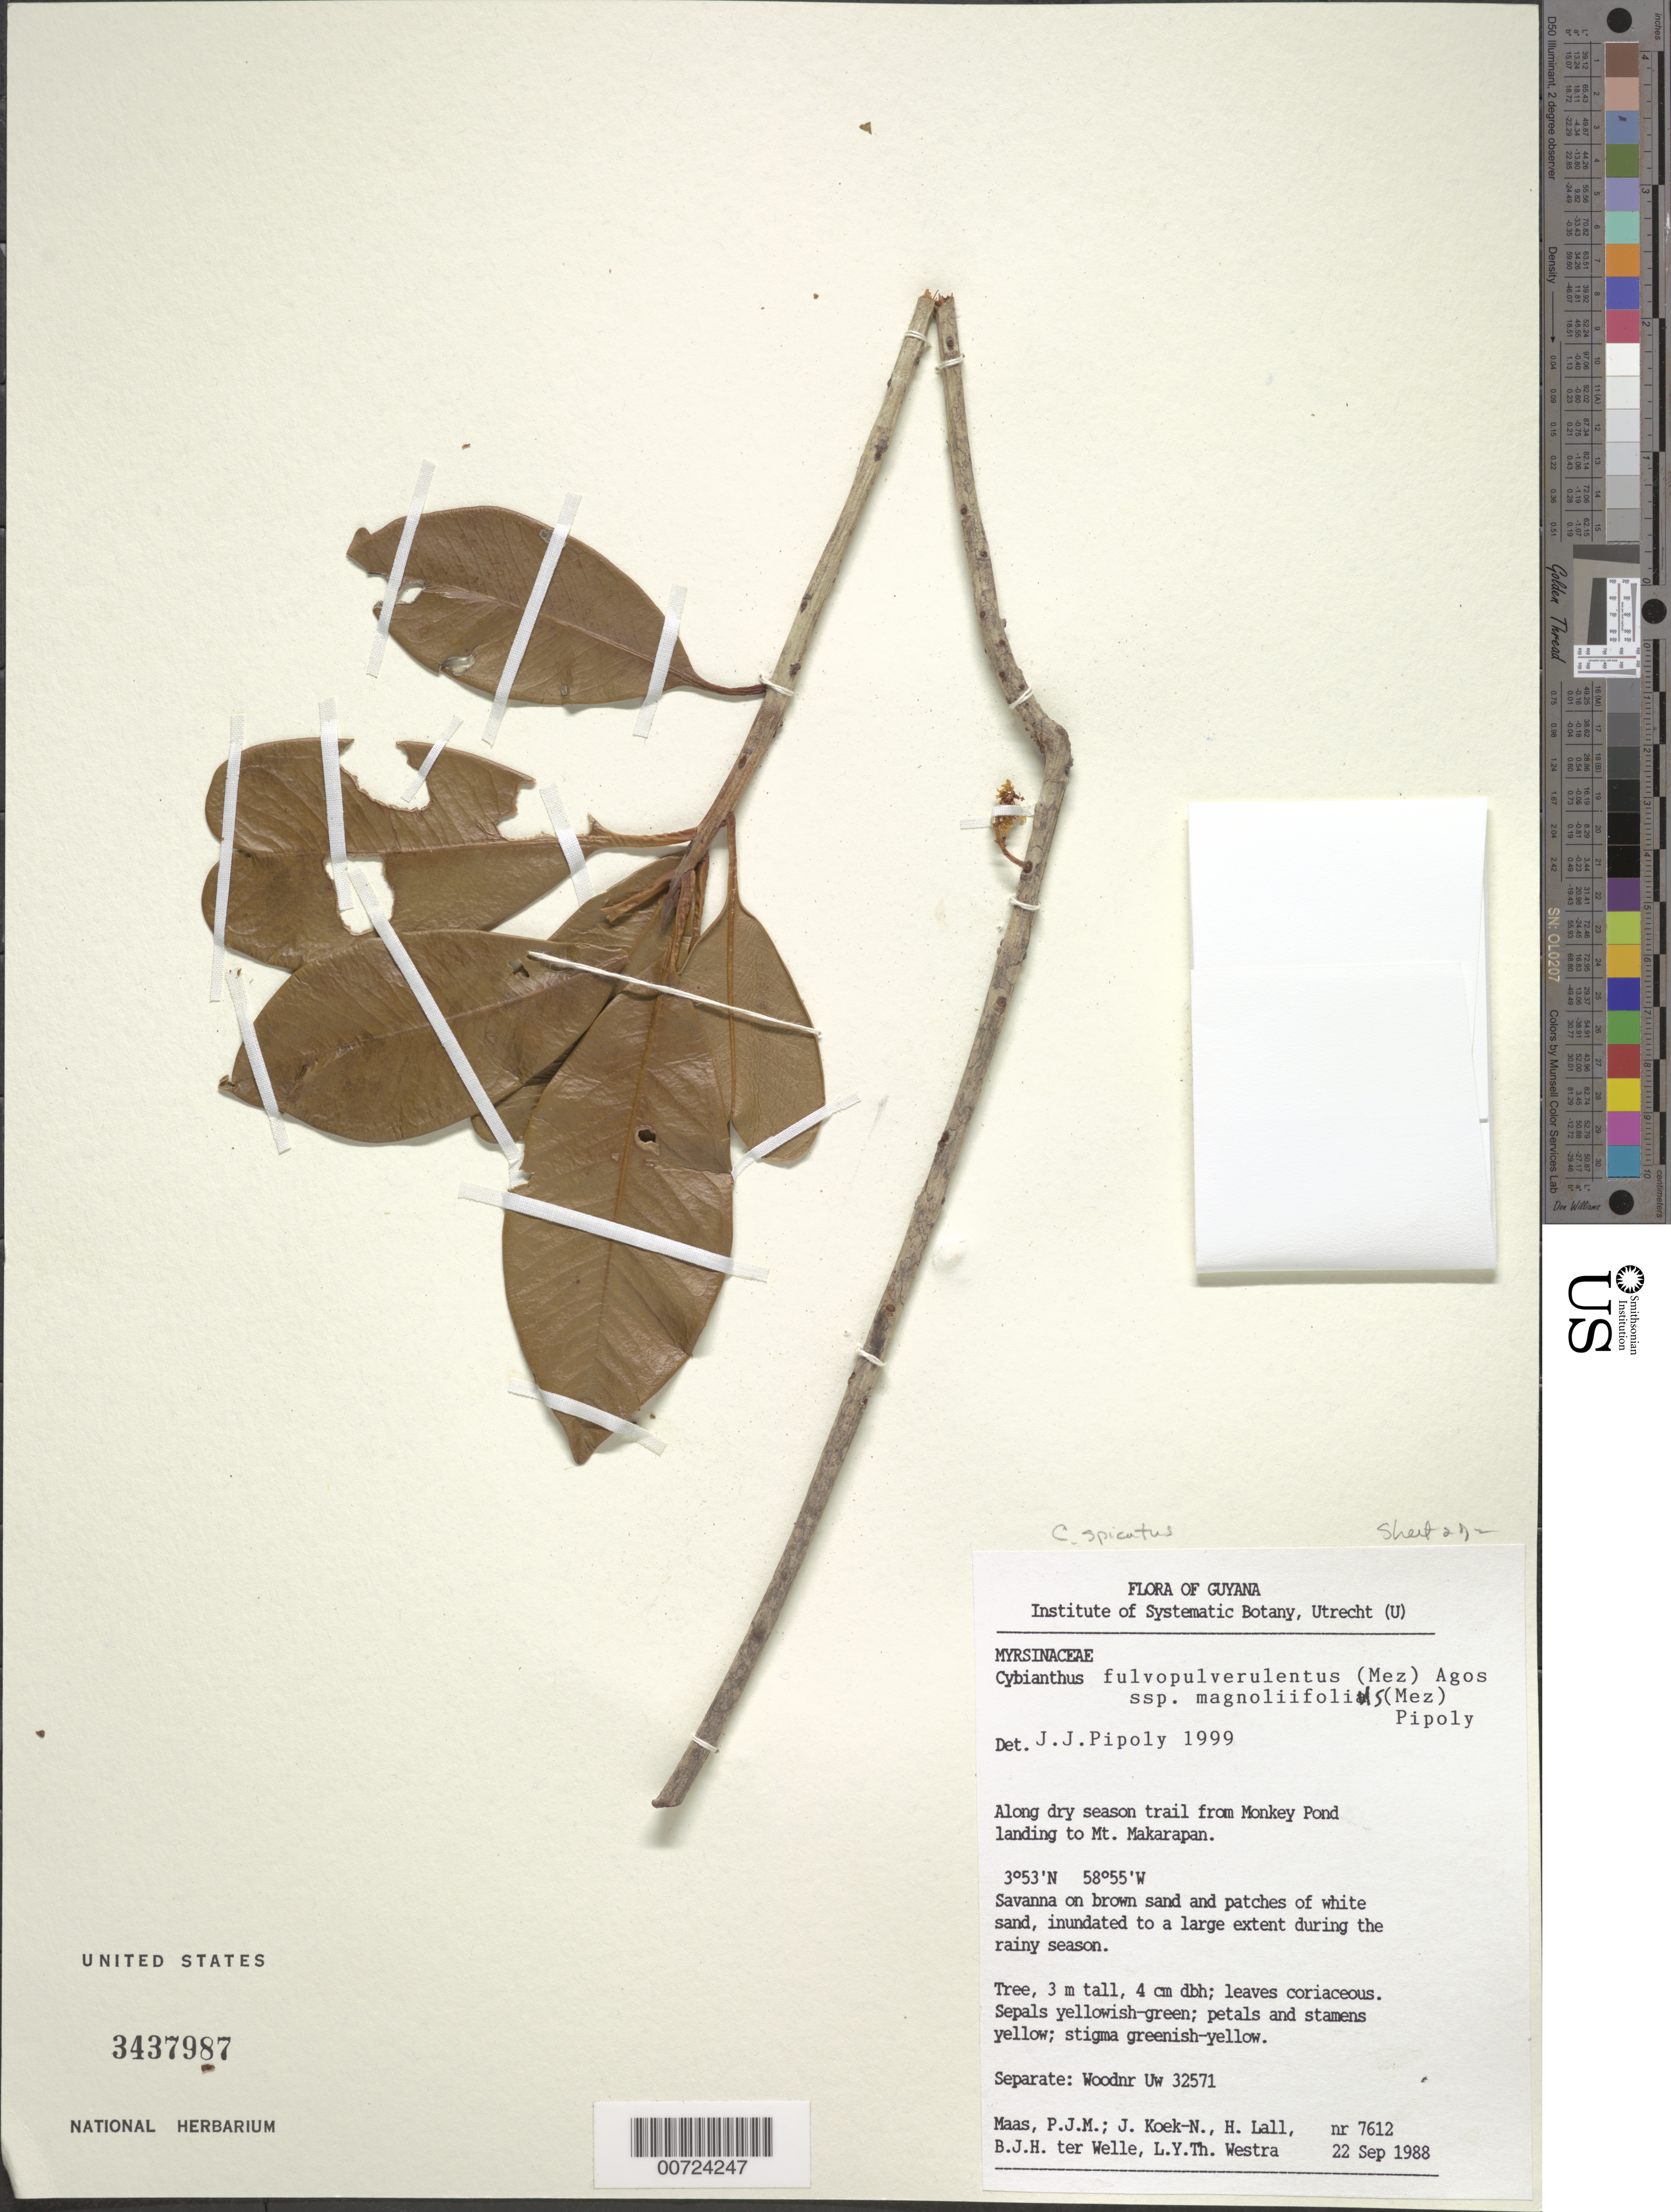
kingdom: Plantae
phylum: Tracheophyta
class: Magnoliopsida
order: Ericales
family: Primulaceae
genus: Cybianthus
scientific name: Cybianthus spicatus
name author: (Kunth) G. Agostini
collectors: P. Maas, J. Koek-Noorman, H. Lall, B. ter Welle & L. Y. T. Westra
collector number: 7612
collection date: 1988-09-22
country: Guyana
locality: Along dry season trail from Monkey Pond landing to Mt. Makarapan.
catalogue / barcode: US 3437987